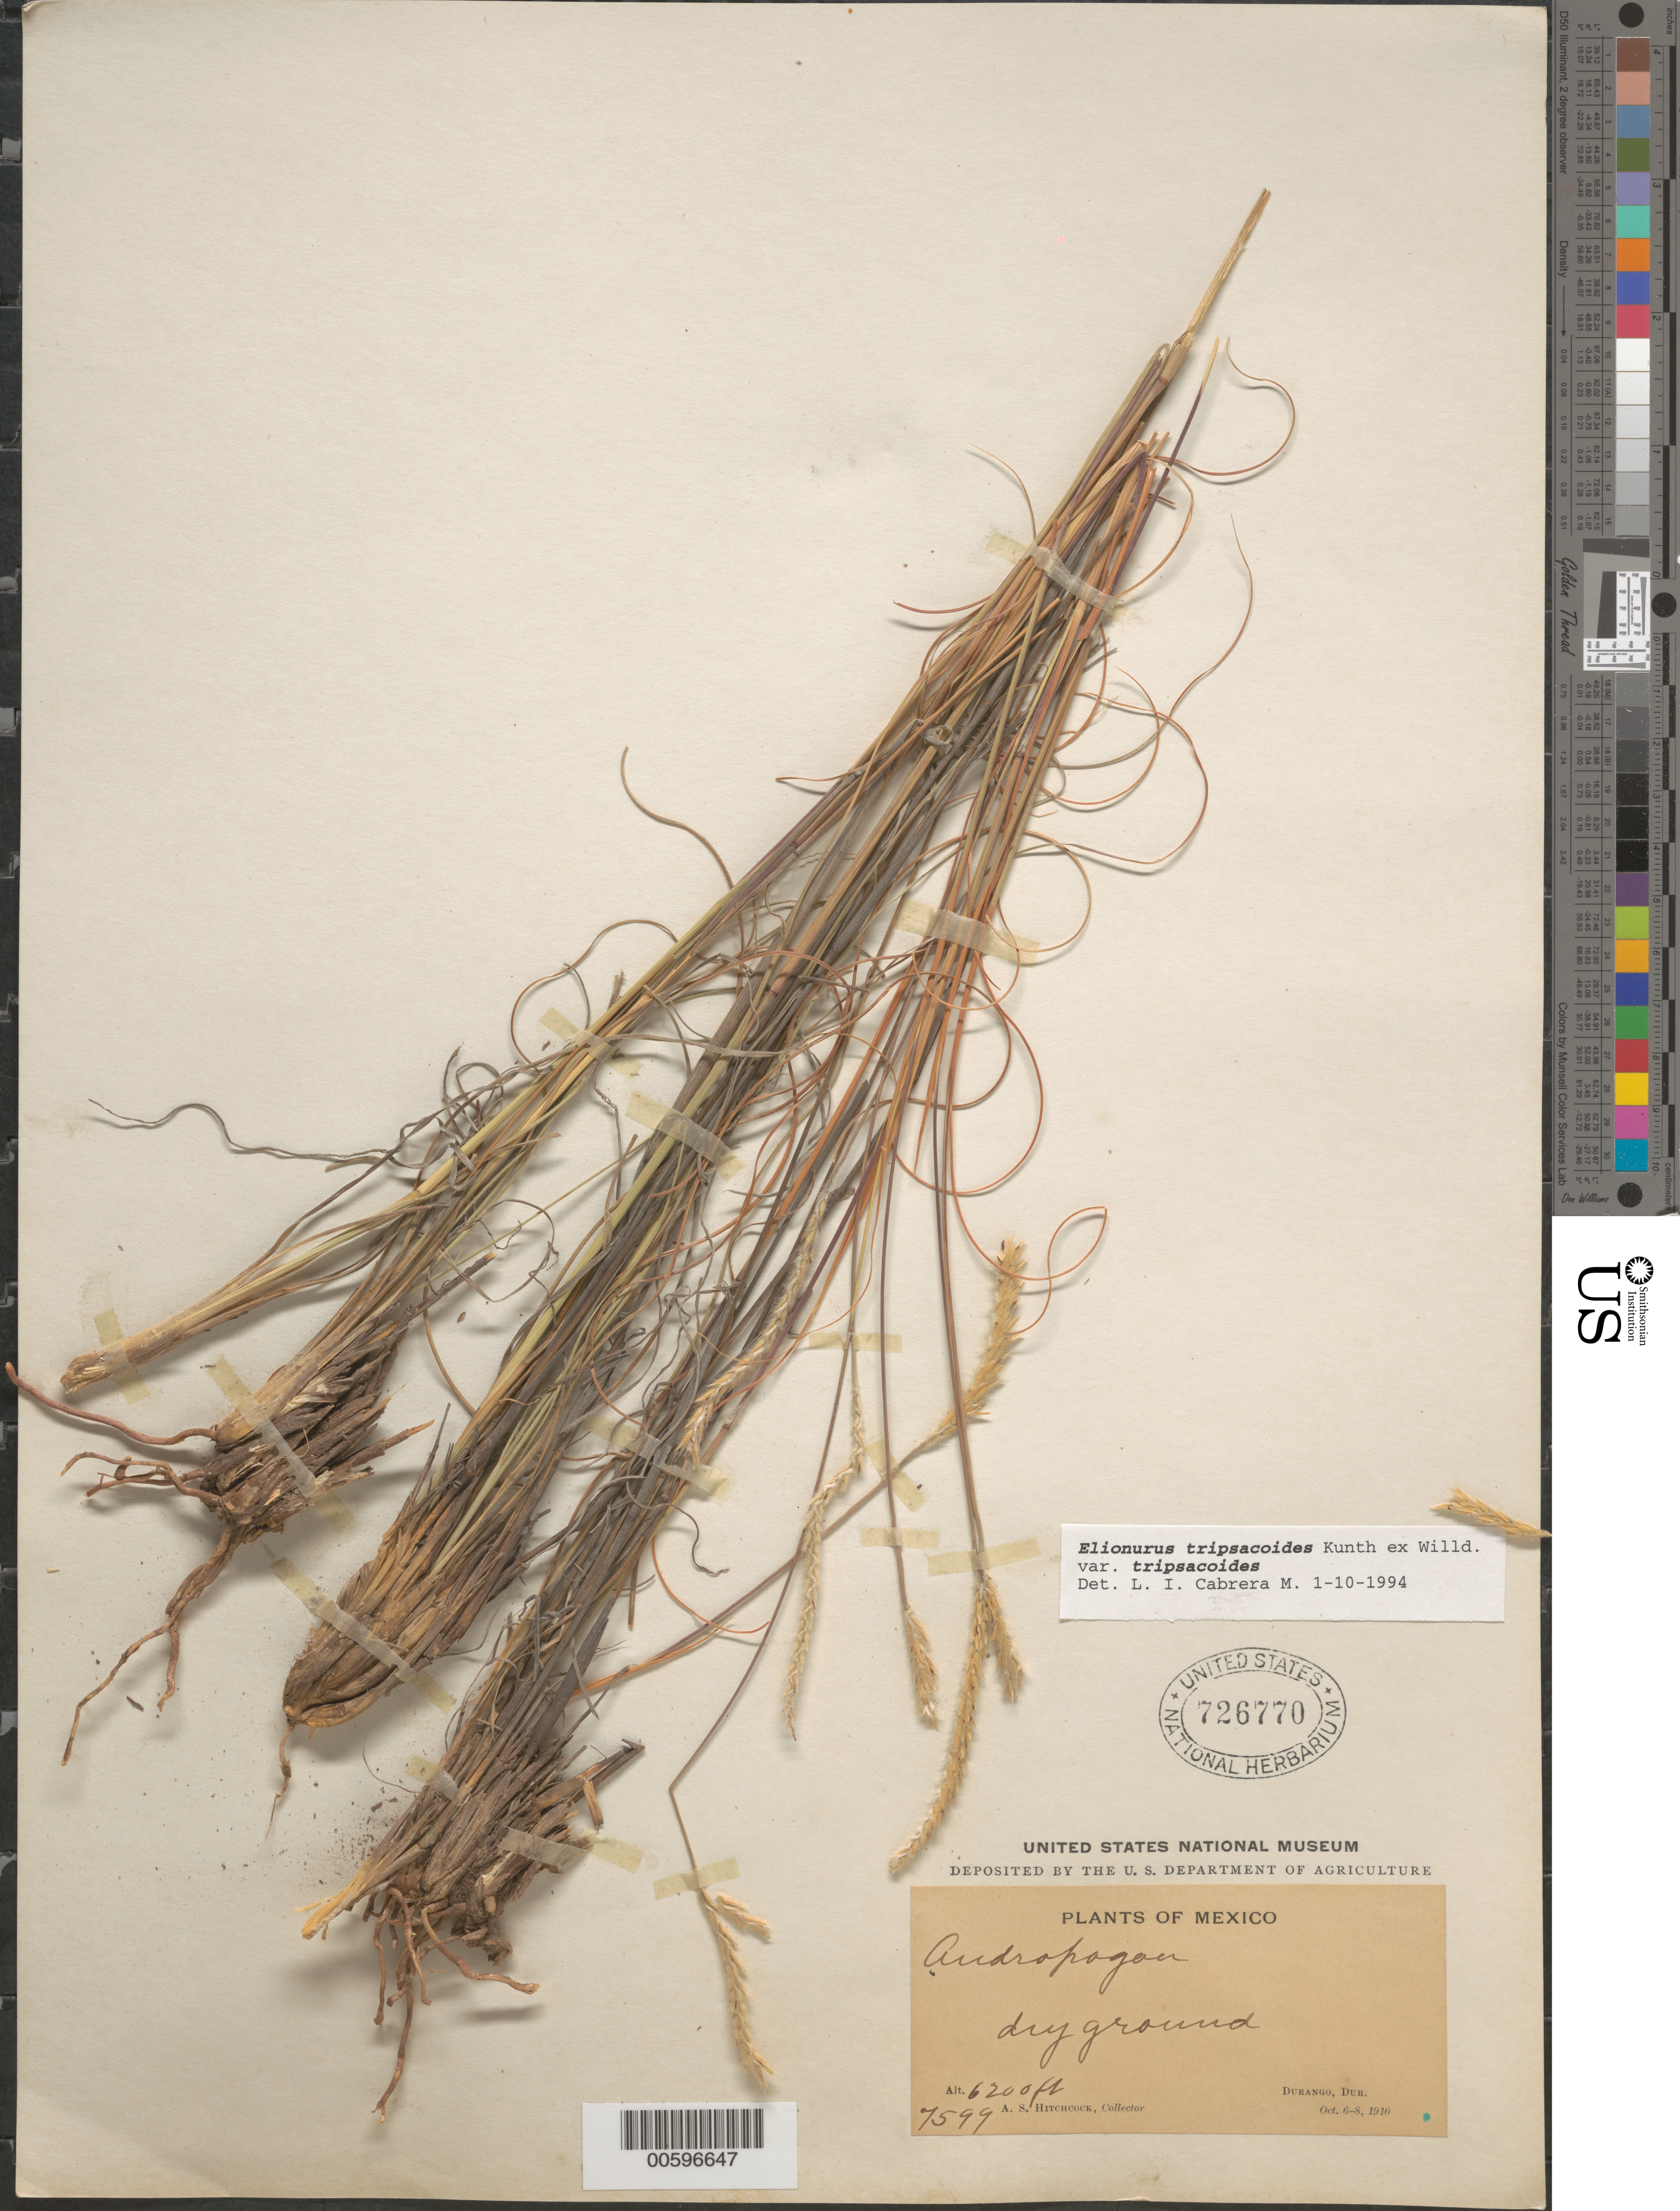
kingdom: Plantae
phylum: Tracheophyta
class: Liliopsida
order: Poales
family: Poaceae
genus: Elionurus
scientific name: Elionurus tripsacoides var. tripsacoides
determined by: Cabrera M., L. I.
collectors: A. S. Hitchcock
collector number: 7599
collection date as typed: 6 Oct 1910 to 8 Oct 1910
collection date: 1910-10-06/1910-10-08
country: Mexico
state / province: Durango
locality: Durango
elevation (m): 1890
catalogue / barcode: US 726770